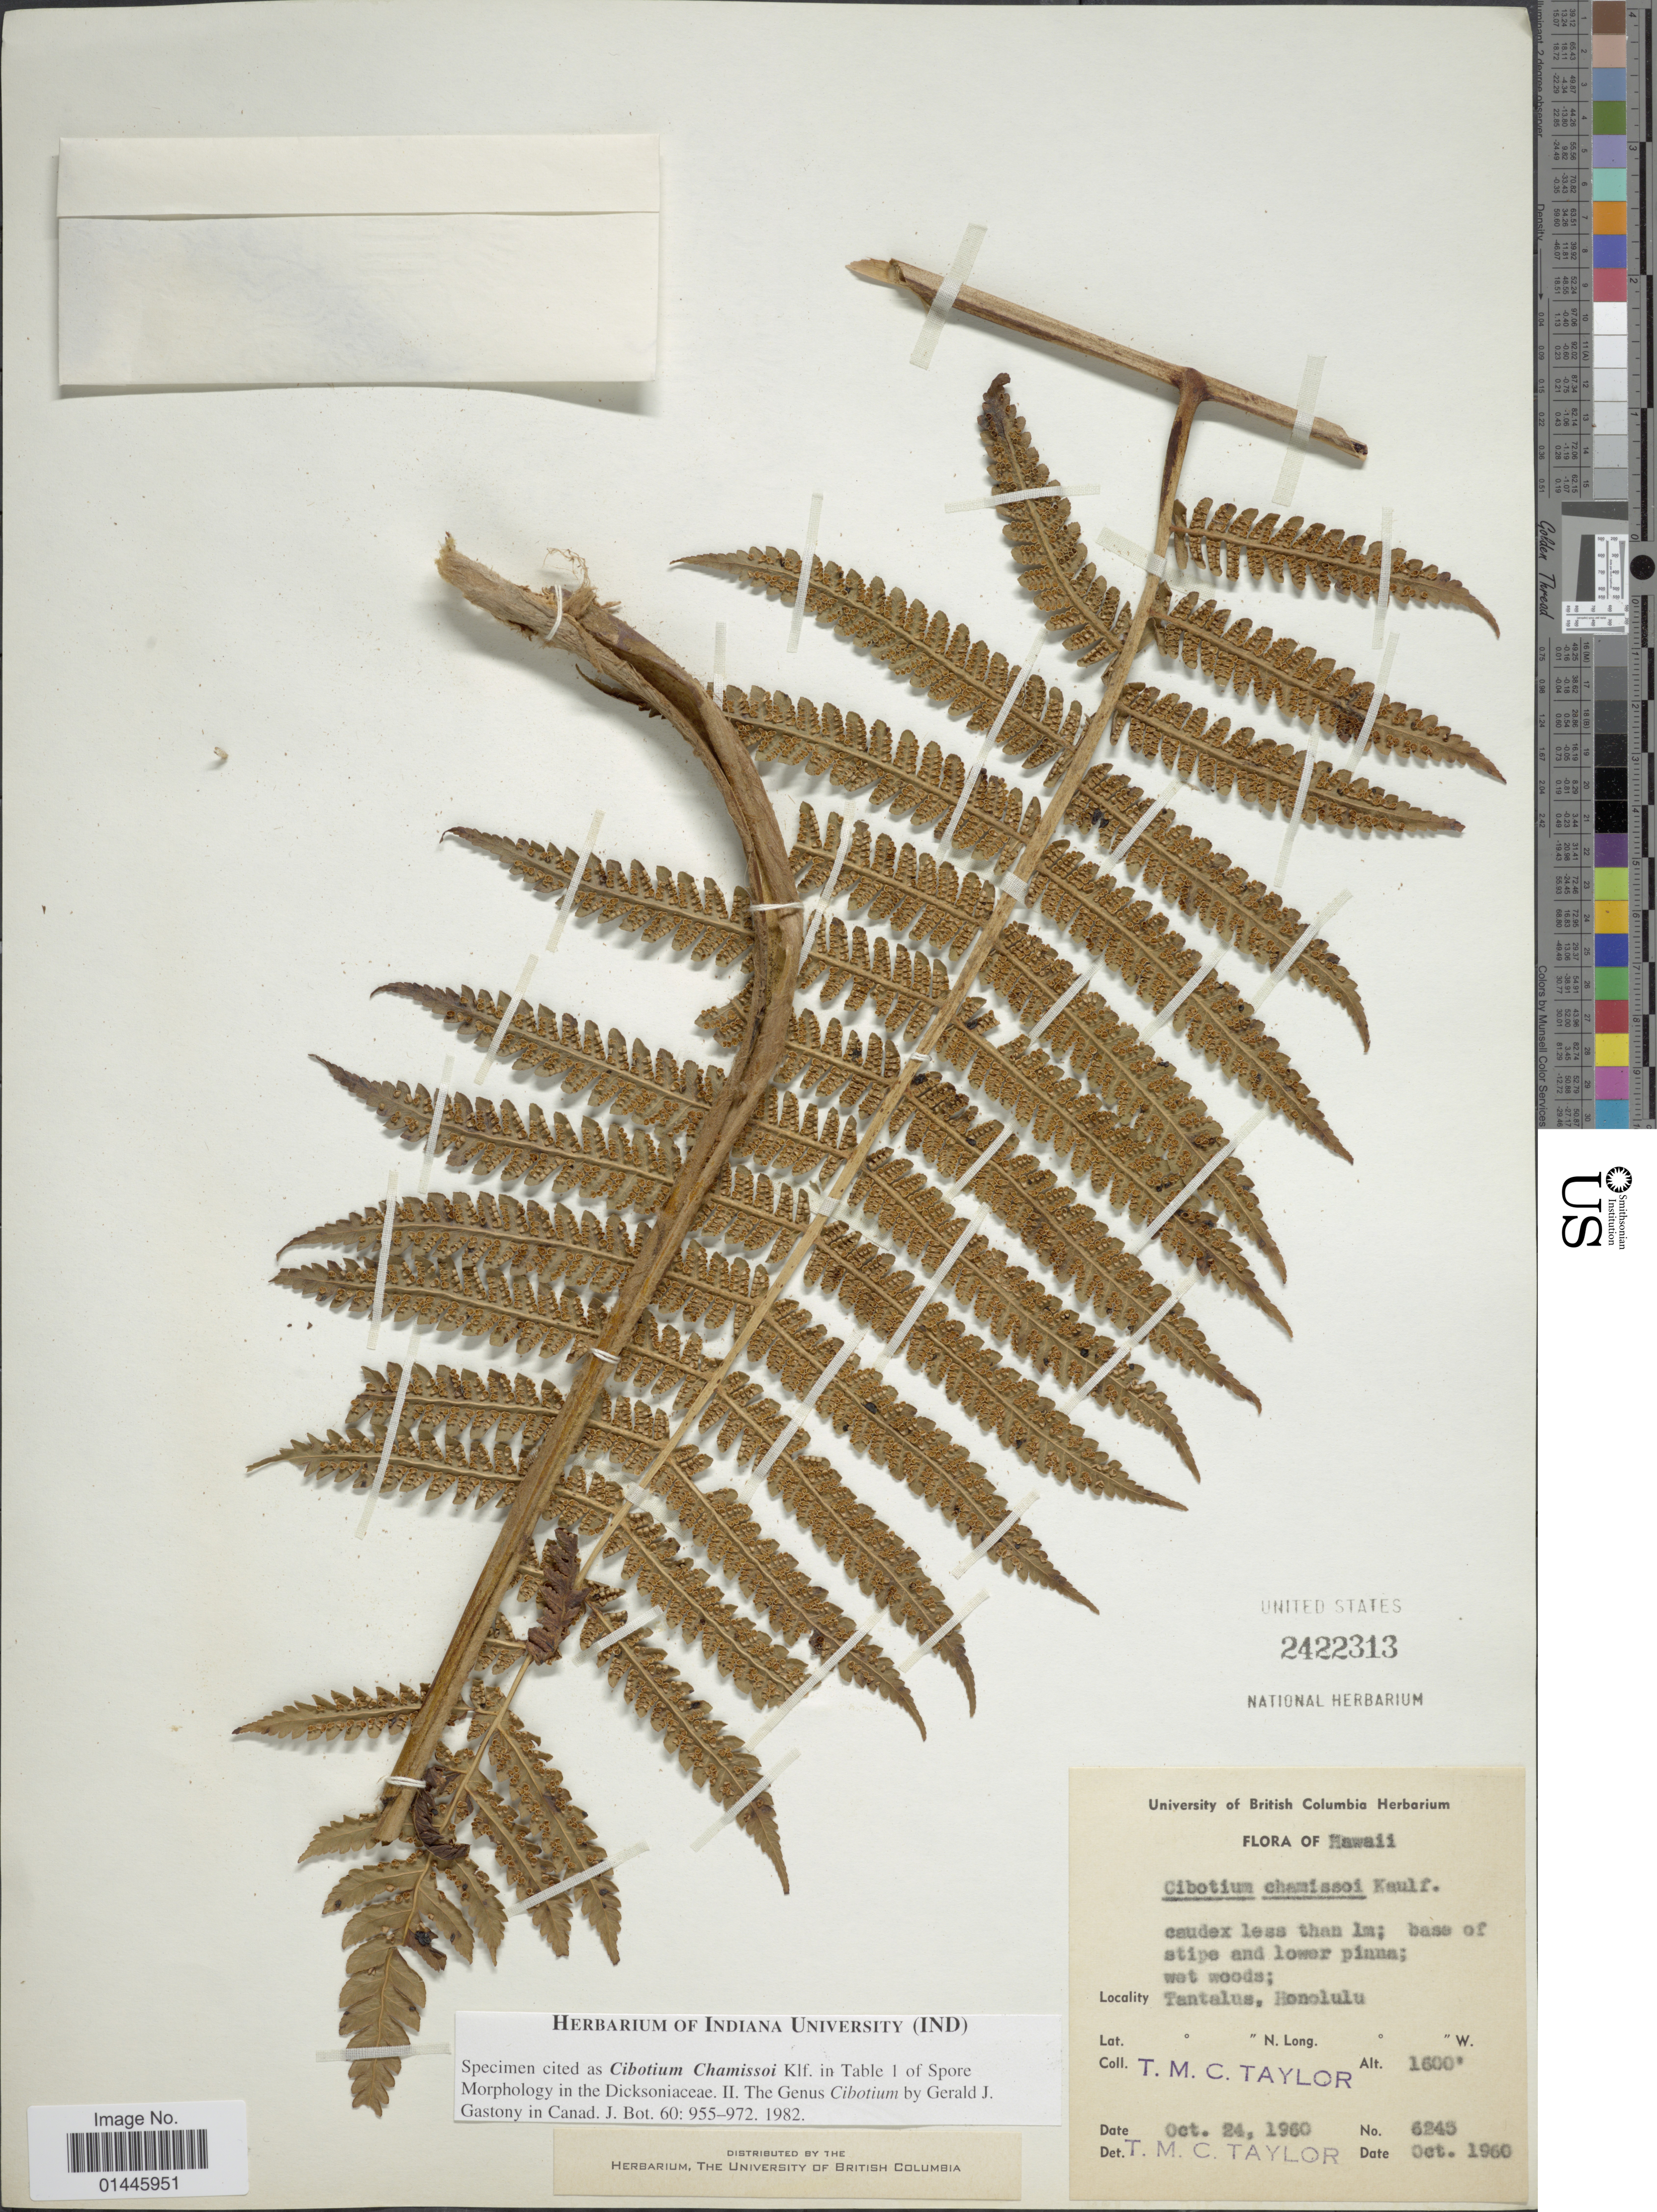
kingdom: Plantae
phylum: Tracheophyta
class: Polypodiopsida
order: Cyatheales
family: Cibotiaceae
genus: Cibotium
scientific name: Cibotium chamissoi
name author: Kaulf.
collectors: T. M. C. Taylor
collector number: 6245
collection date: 1960-10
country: United States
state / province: Hawaii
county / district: Honolulu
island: Oahu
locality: Tantalus, Honolulu.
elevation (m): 488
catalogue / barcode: US 2422313